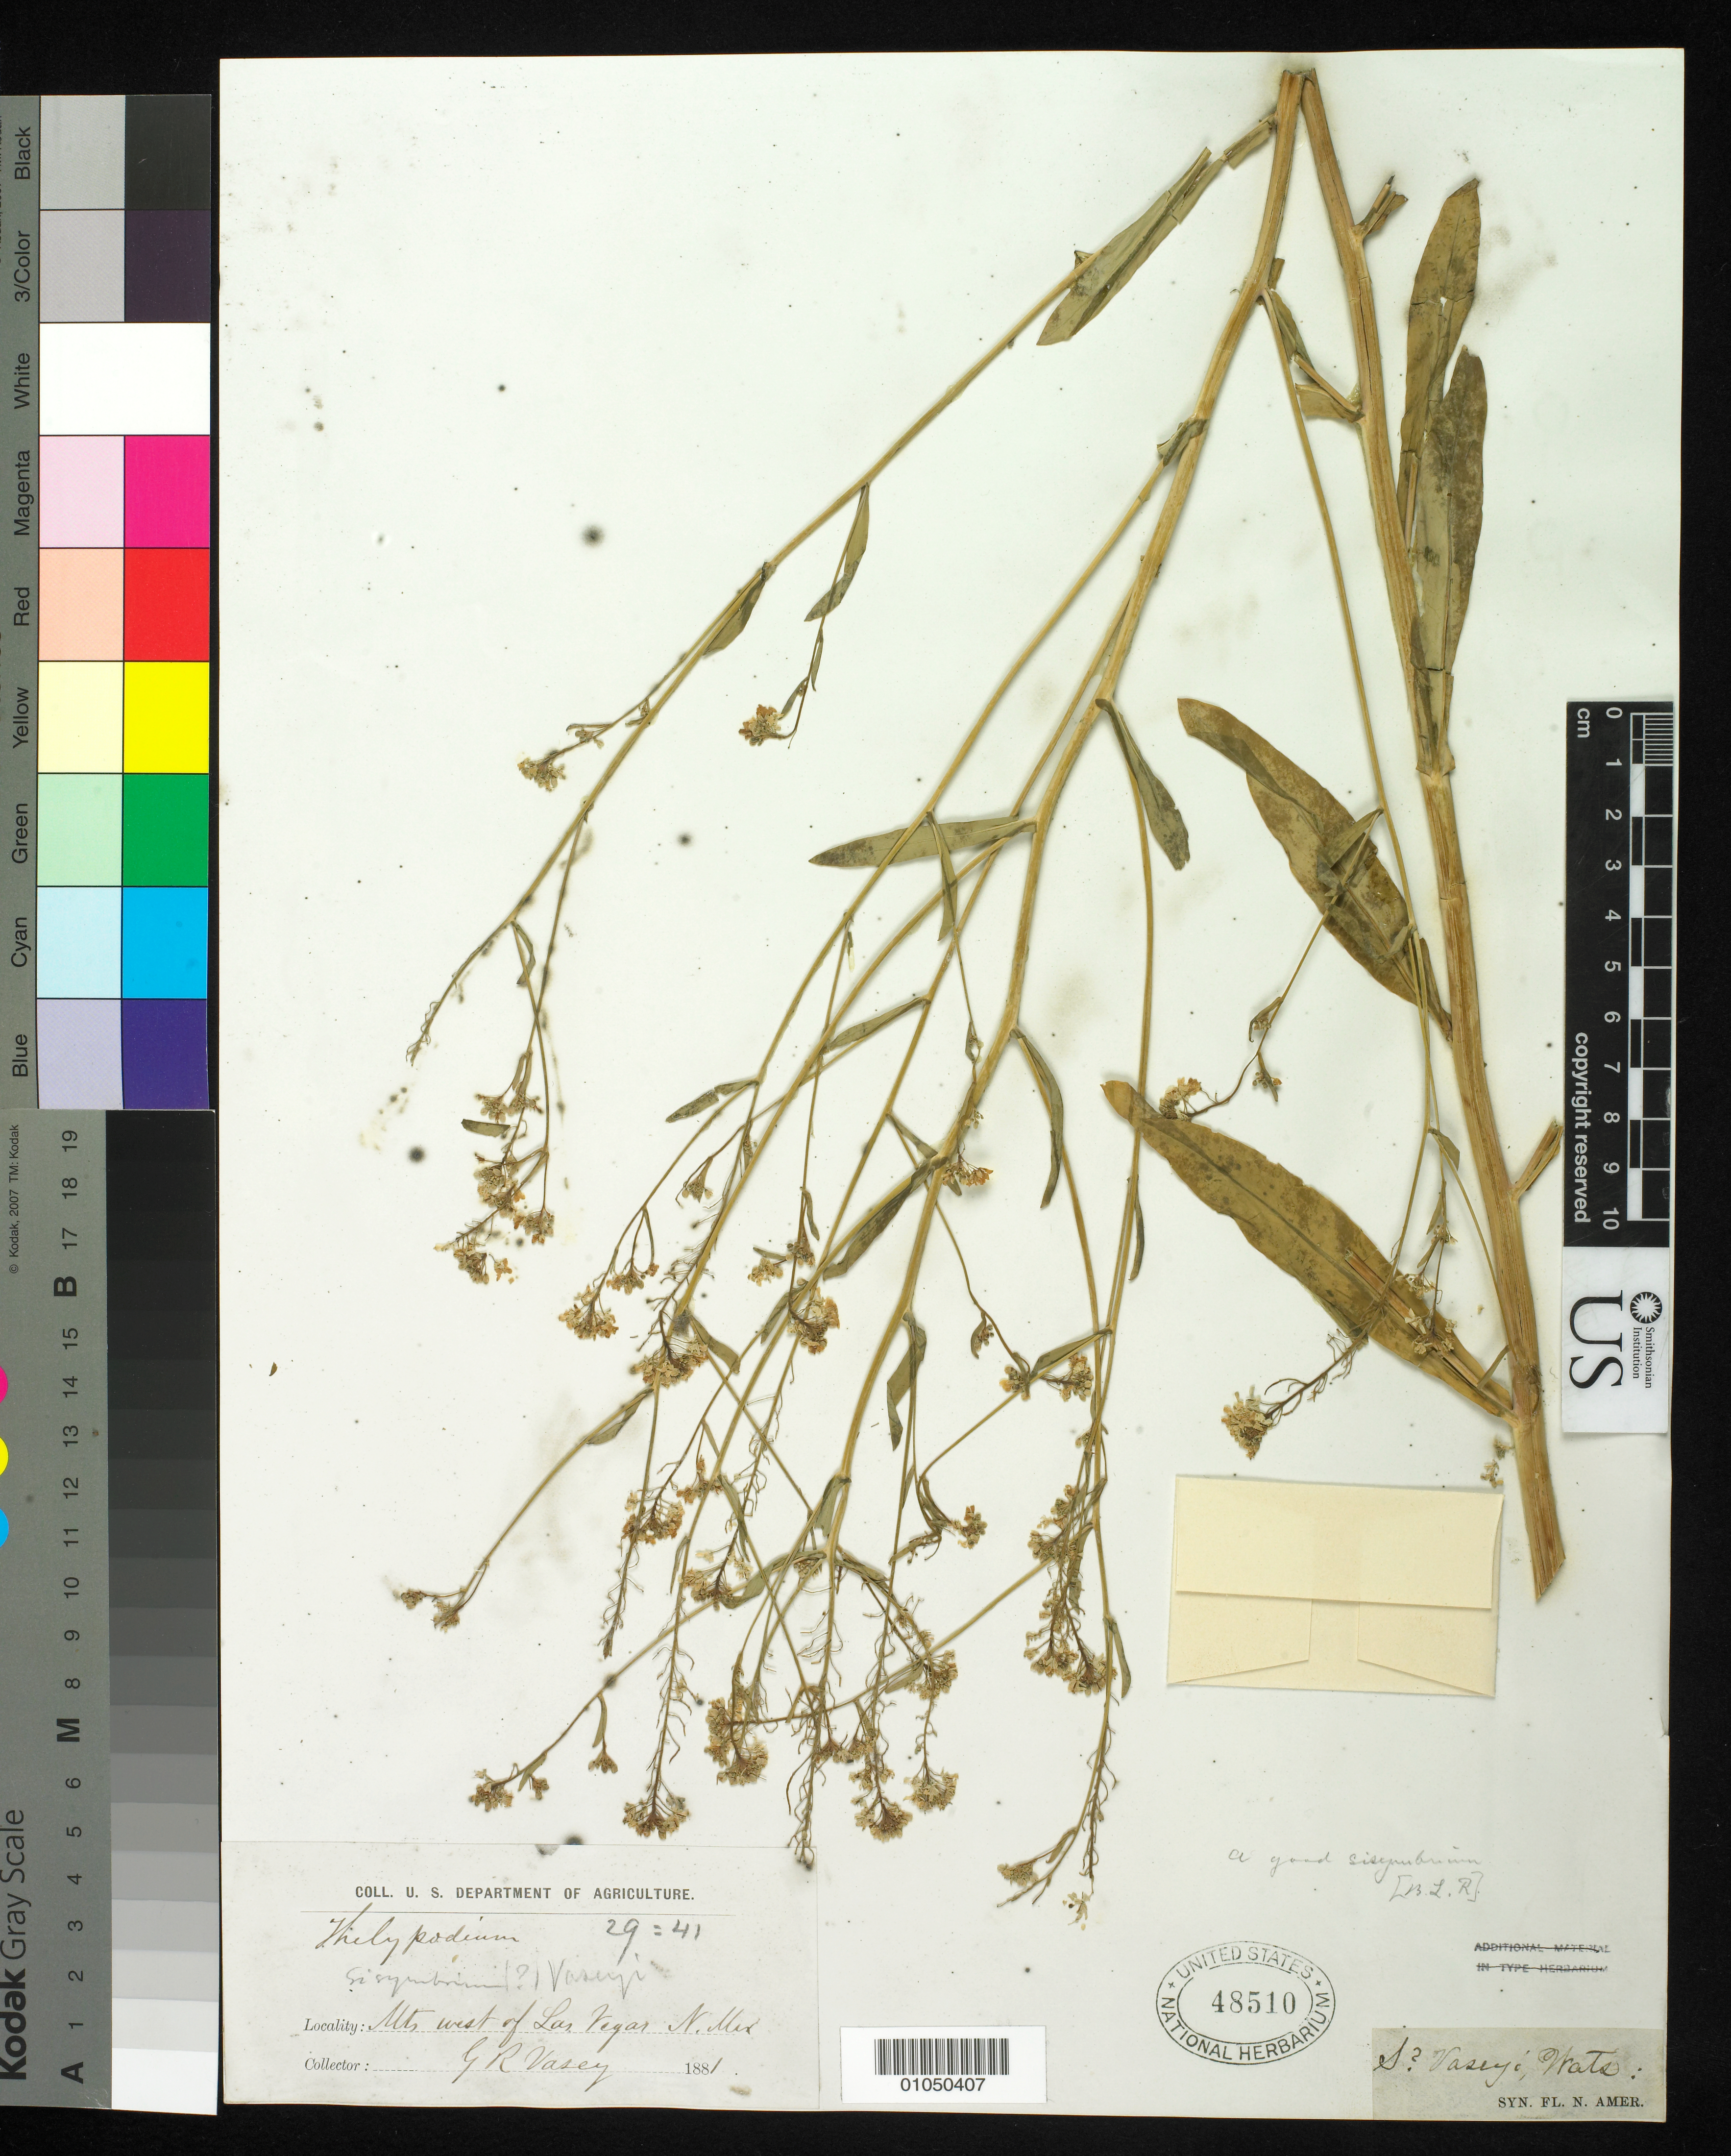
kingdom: Plantae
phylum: Tracheophyta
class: Magnoliopsida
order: Brassicales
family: Brassicaceae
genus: Sisymbrium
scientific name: Sisymbrium vaseyi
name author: S. Watson ex B.L. Rob.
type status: Isotype; Syntype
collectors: G. R. Vasey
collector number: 29 = 41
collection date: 1881-07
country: United States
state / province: New Mexico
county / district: San Miguel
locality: Mts. west of Las Vegas, N. Mexico.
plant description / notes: See also USNH 48511, presumably second sheet of this specimen although not so annotated.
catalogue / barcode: US 48510